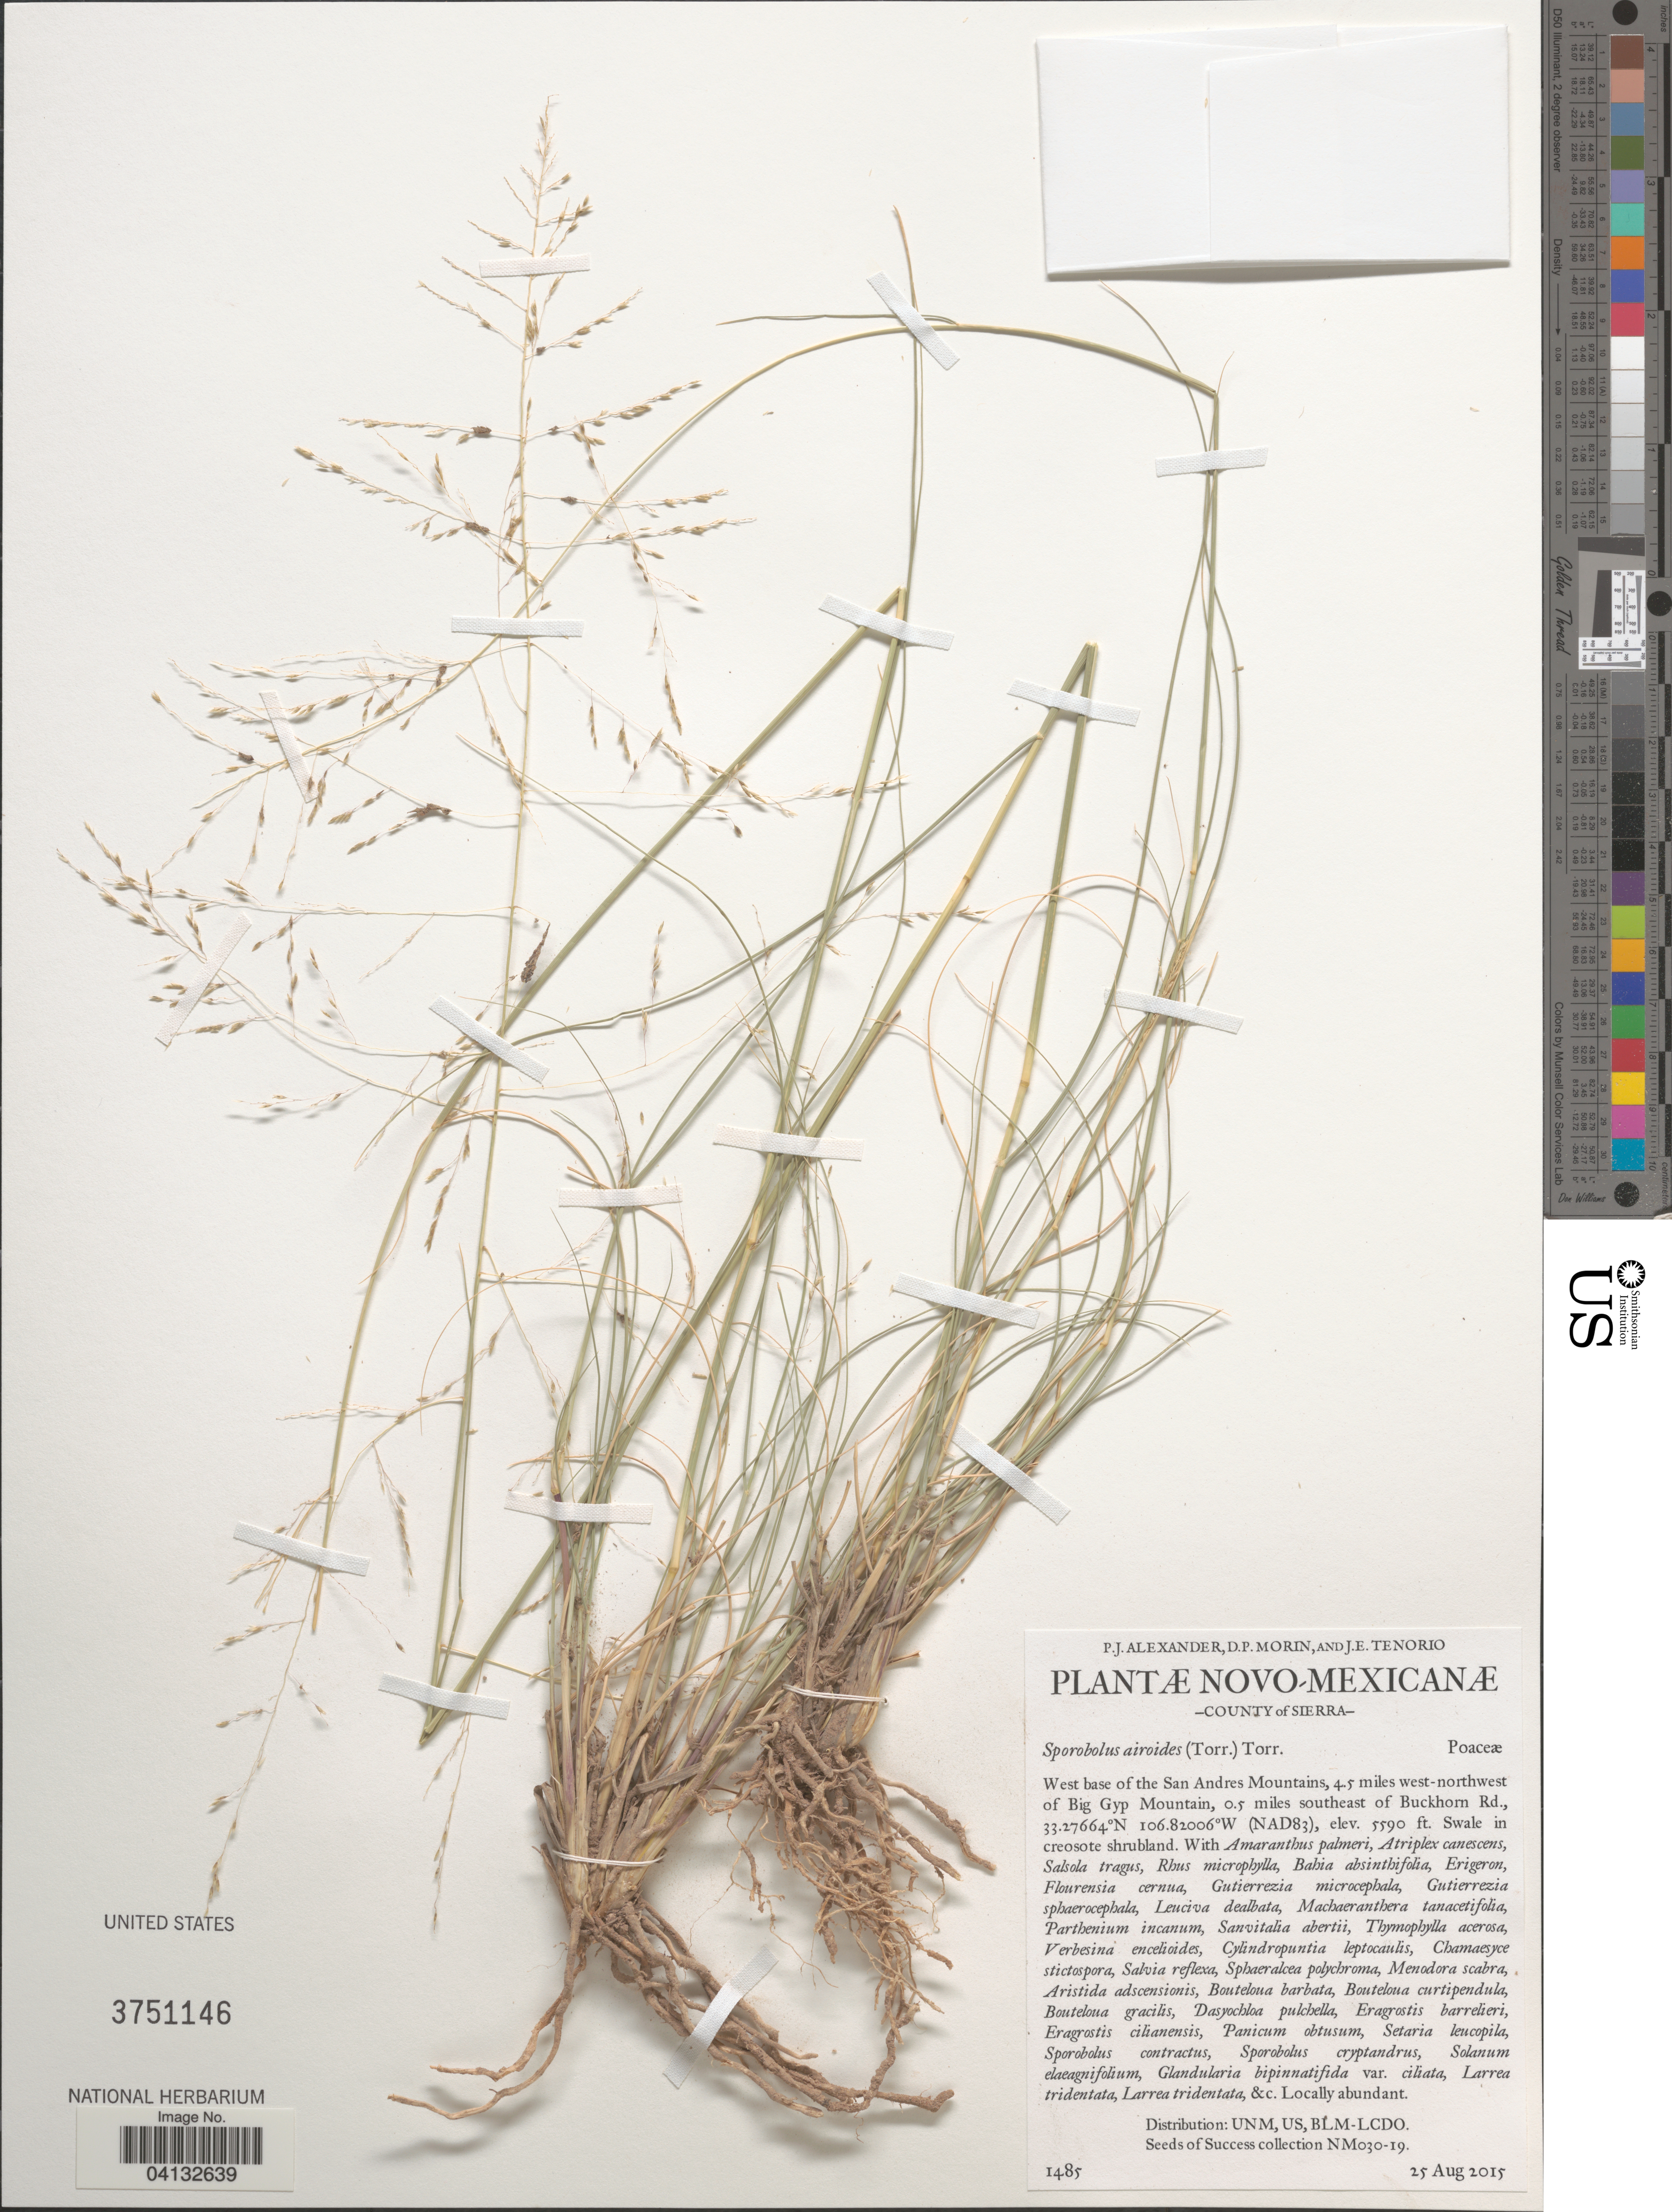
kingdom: Plantae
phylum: Tracheophyta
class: Liliopsida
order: Poales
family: Poaceae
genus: Sporobolus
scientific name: Sporobolus airoides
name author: (Torr.) Torr.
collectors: P. Alexander, D. Morin & J. Tenorio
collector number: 1485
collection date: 2015-08-25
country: United States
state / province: New Mexico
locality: County of Sierra. West base of the San Andres Mountains, 4.5 miles west-northwest of Big Gyp Mountain, 0.5 miles southeast of Buckhorn Rd.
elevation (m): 1704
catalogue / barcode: US 3751146